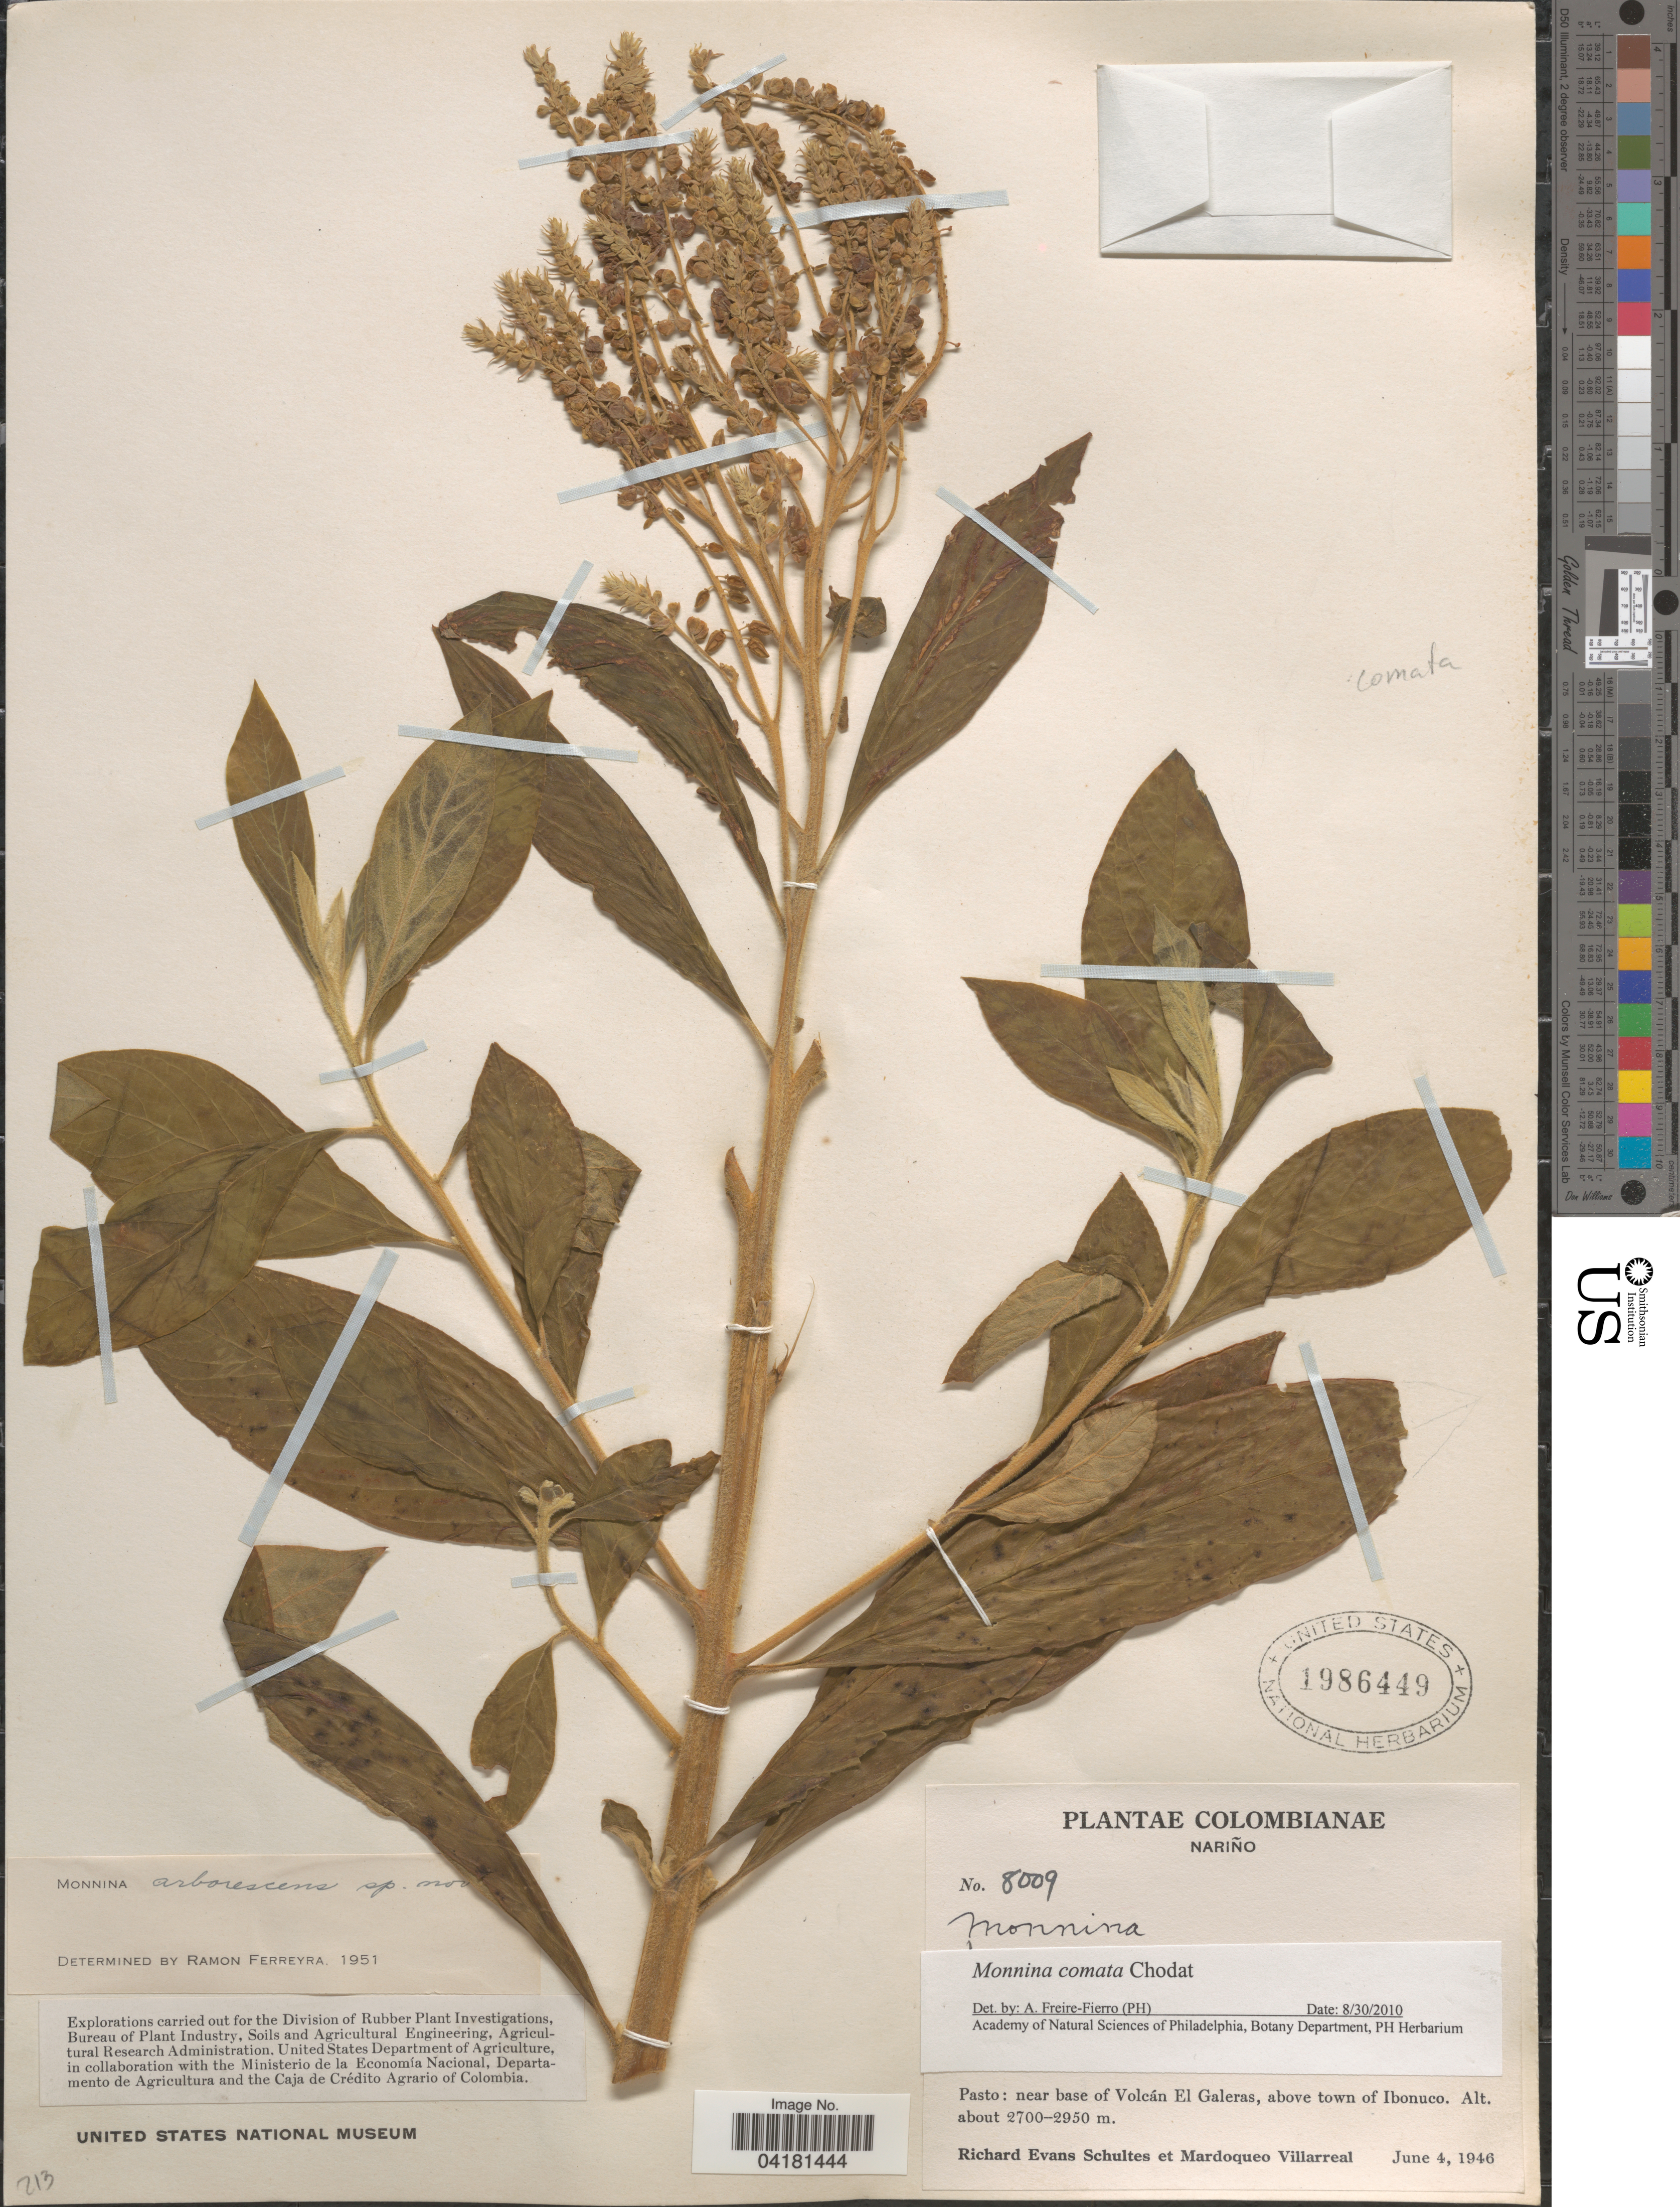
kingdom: Plantae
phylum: Tracheophyta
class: Magnoliopsida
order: Fabales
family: Polygalaceae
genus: Monnina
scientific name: Monnina comata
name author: Chodat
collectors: R. E. Schultes & M. Villarreal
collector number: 8009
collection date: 1946-06-04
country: Colombia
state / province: Nariño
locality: Pasto: near base of Volcán El Galeras, above town of Ibonuco.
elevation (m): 2700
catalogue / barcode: US 1986449